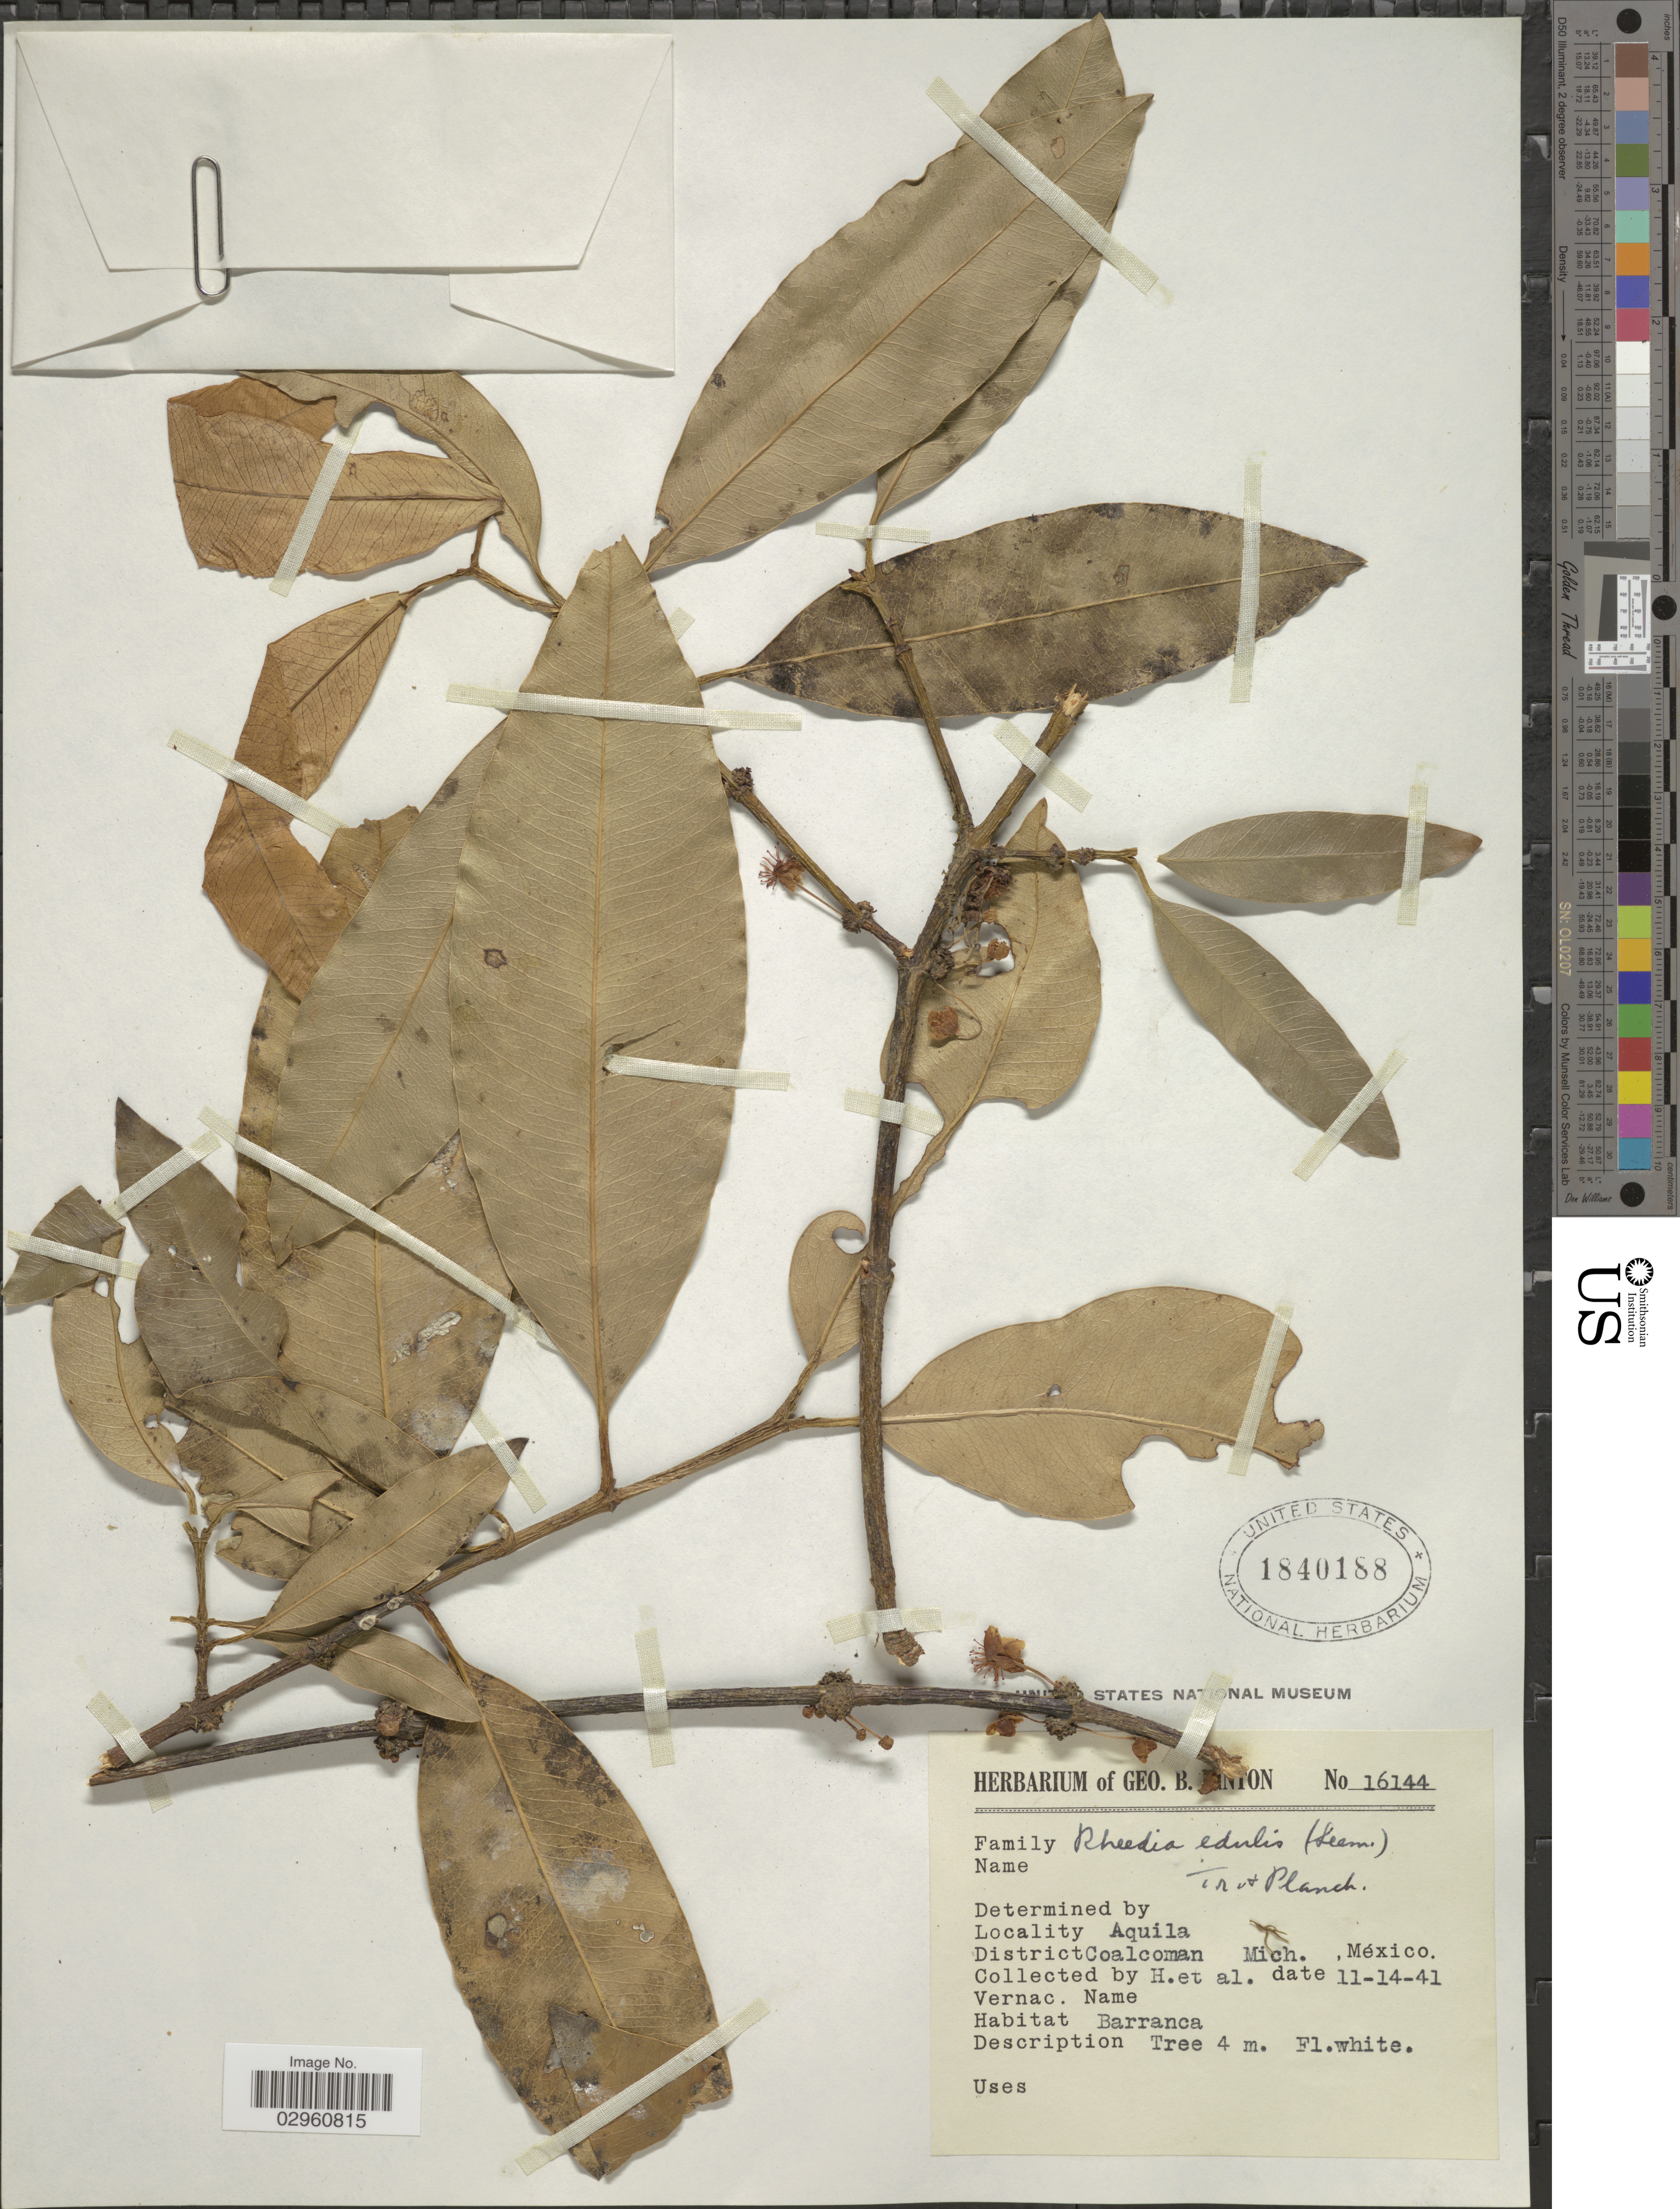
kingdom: Plantae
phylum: Tracheophyta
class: Magnoliopsida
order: Malpighiales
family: Clusiaceae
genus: Garcinia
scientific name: Garcinia intermedia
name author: (Pittier) Hammel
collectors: G. B. Hinton & et al.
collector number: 16144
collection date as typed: Transcribed d/m/y: 14/11/41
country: Mexico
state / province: Michoacán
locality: Aquila. District Coalcoman.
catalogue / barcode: US 1840188